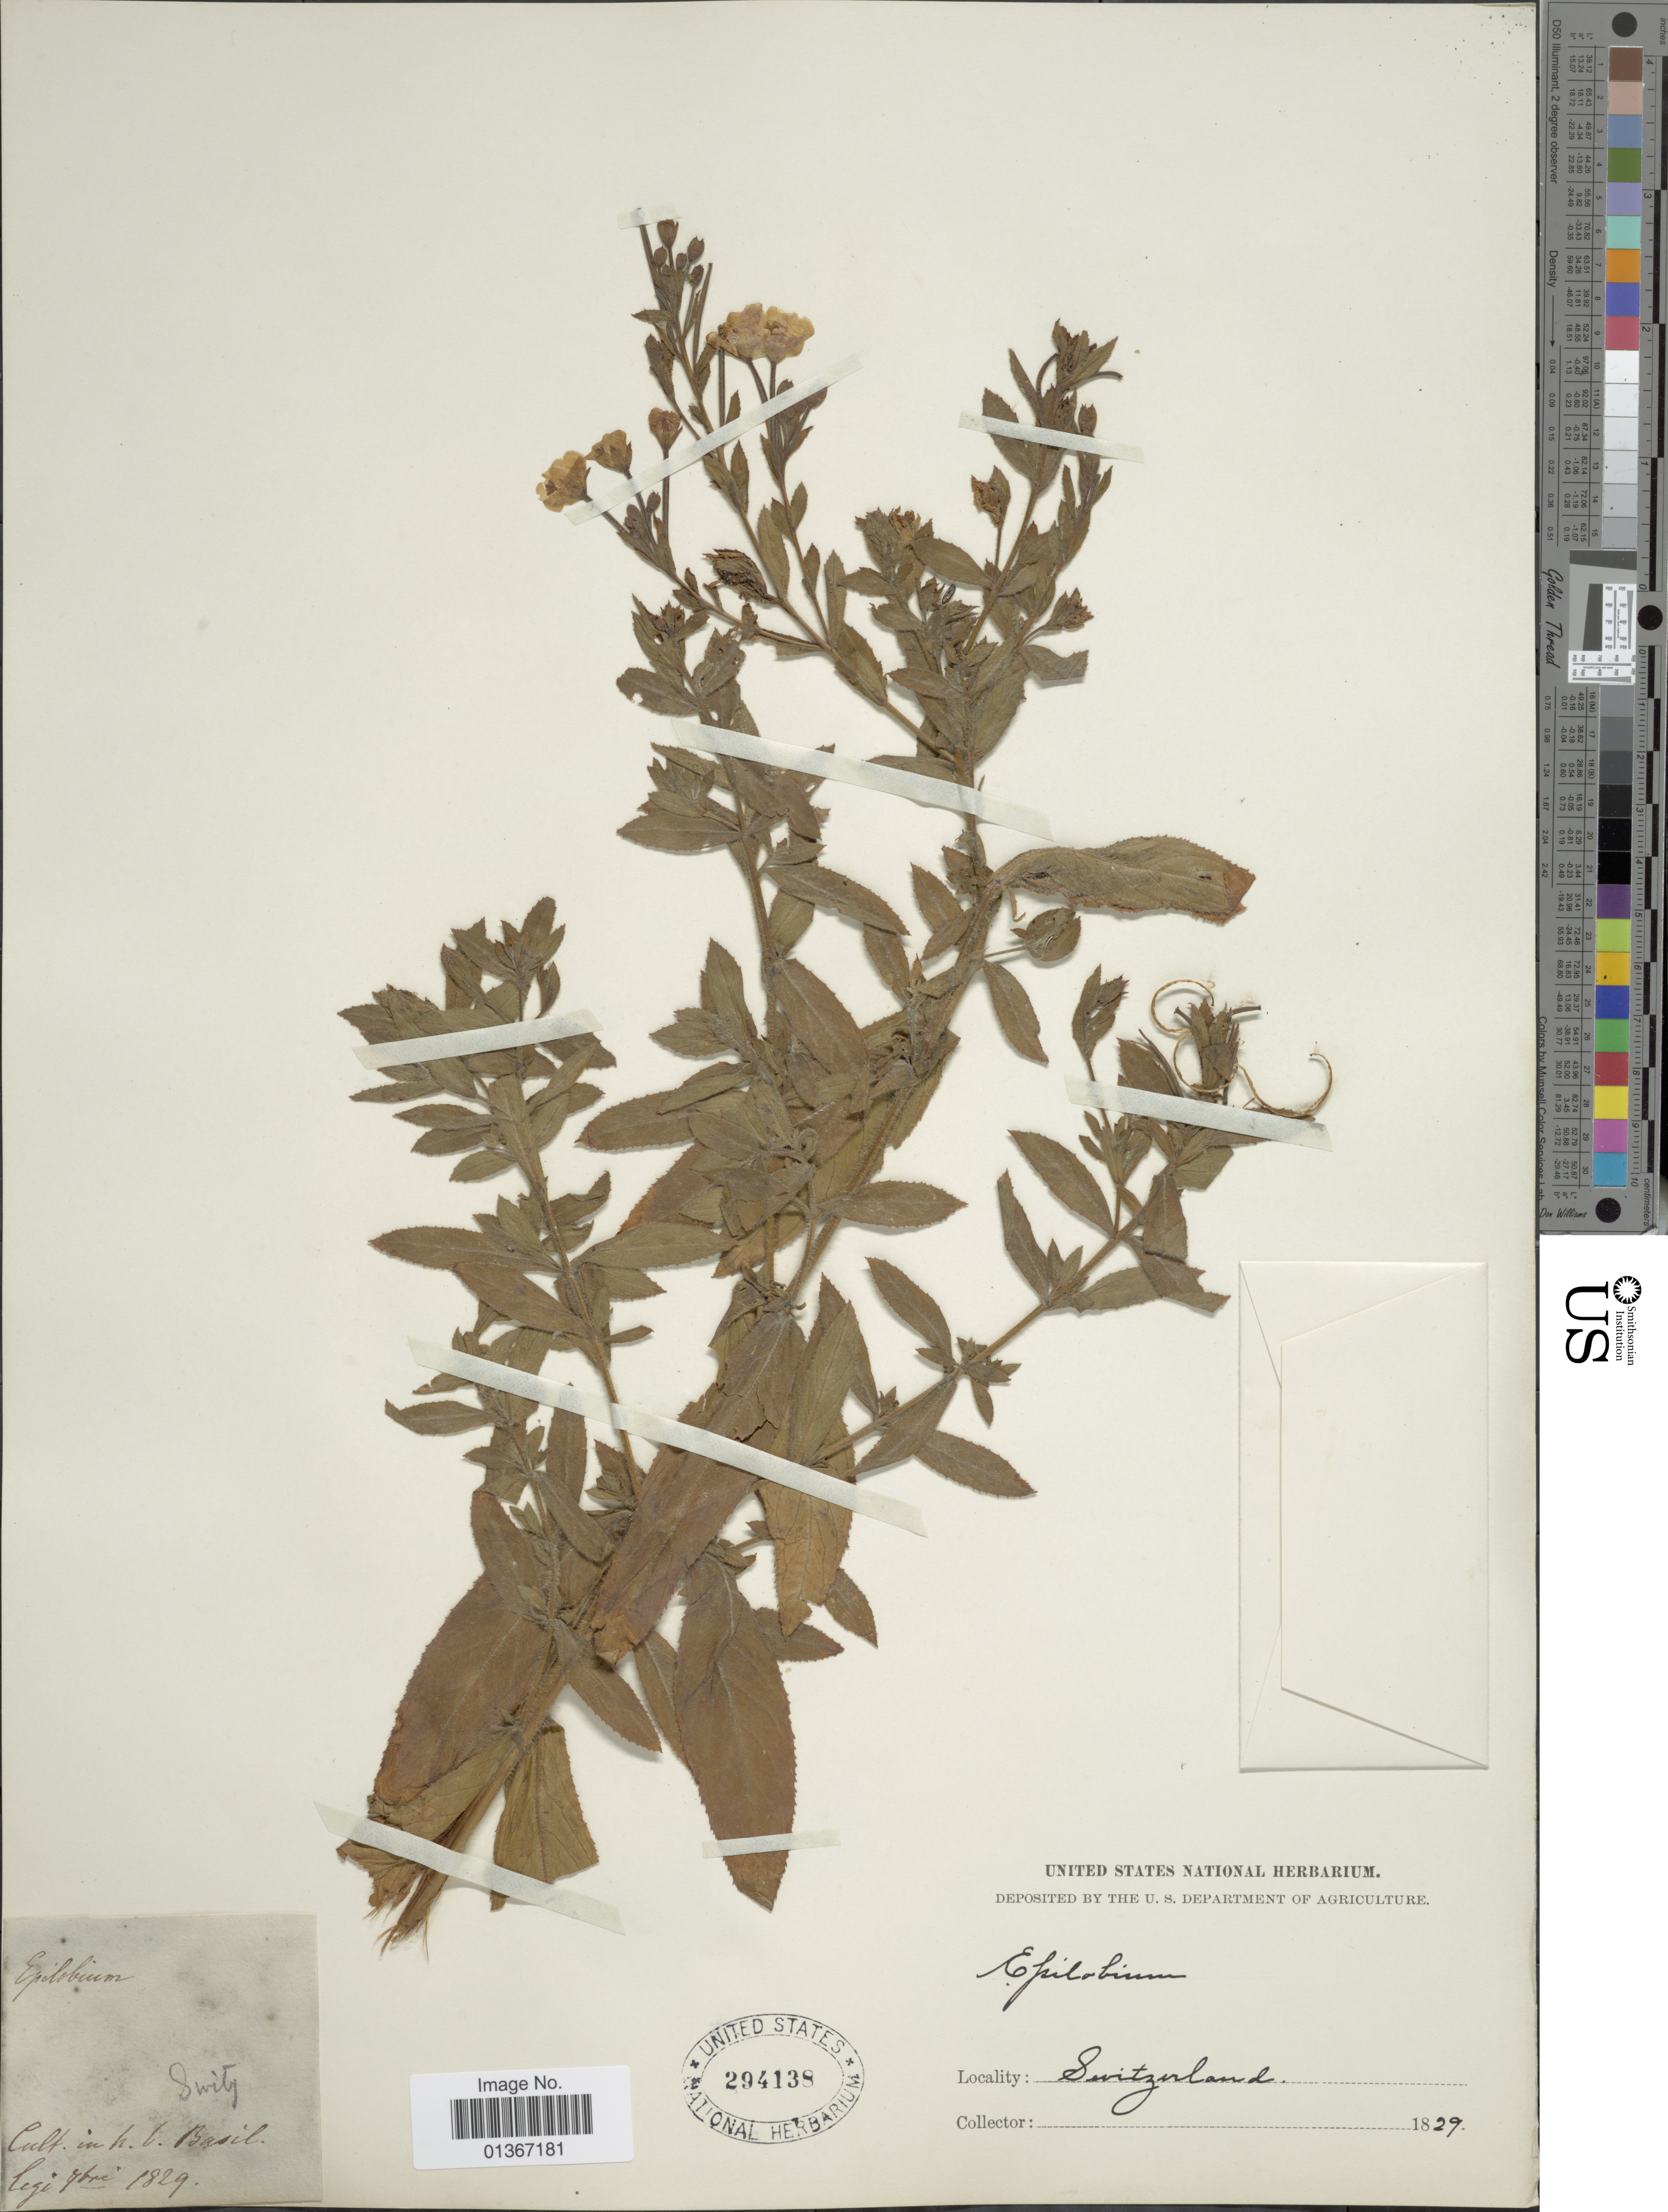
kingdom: Plantae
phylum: Tracheophyta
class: Magnoliopsida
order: Myrtales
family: Onagraceae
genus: Epilobium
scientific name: Epilobium sp.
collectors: U.S. National Herbarium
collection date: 1829-10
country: Switzerland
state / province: Basel-Stadt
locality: Cult. in h. b. Basil.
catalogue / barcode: US 294138